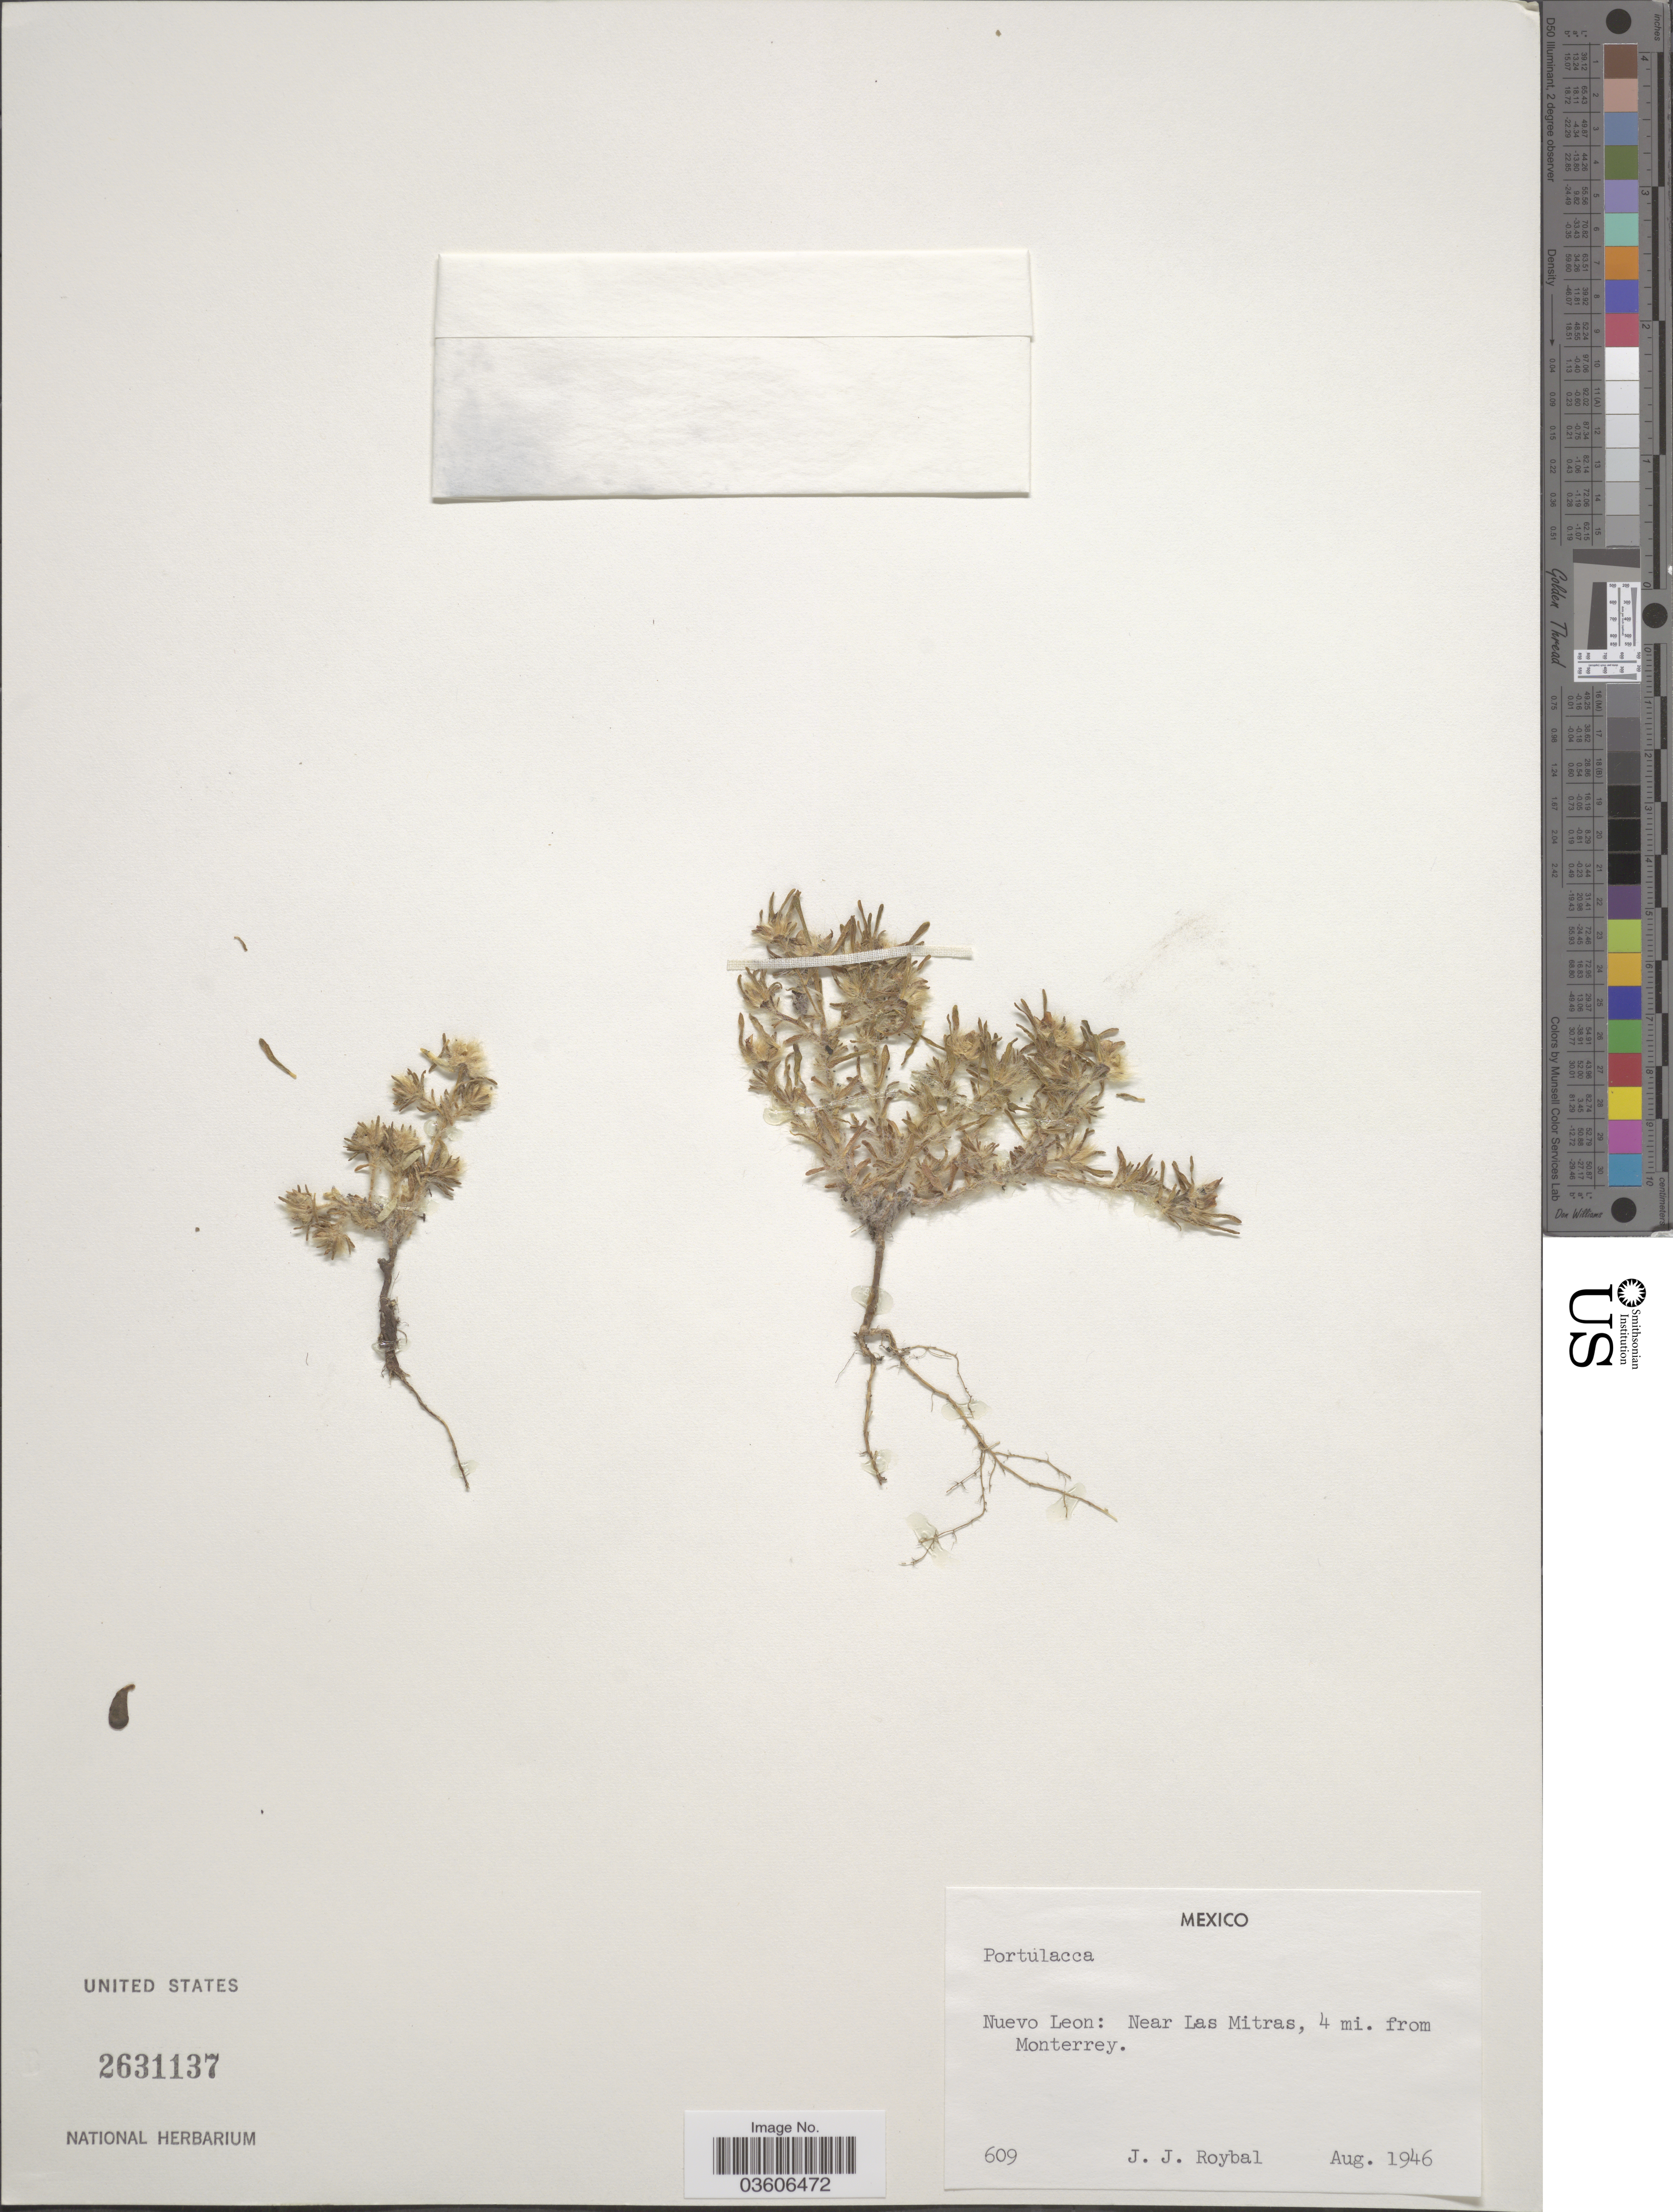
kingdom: Plantae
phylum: Tracheophyta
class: Magnoliopsida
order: Caryophyllales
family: Portulacaceae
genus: Portulaca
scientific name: Portulaca sp.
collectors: J. J. Roybal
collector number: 609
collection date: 1946-08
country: Mexico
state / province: Nuevo León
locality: Near Las Mitras, 4 mi. from Monterrey.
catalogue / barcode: US 2631137